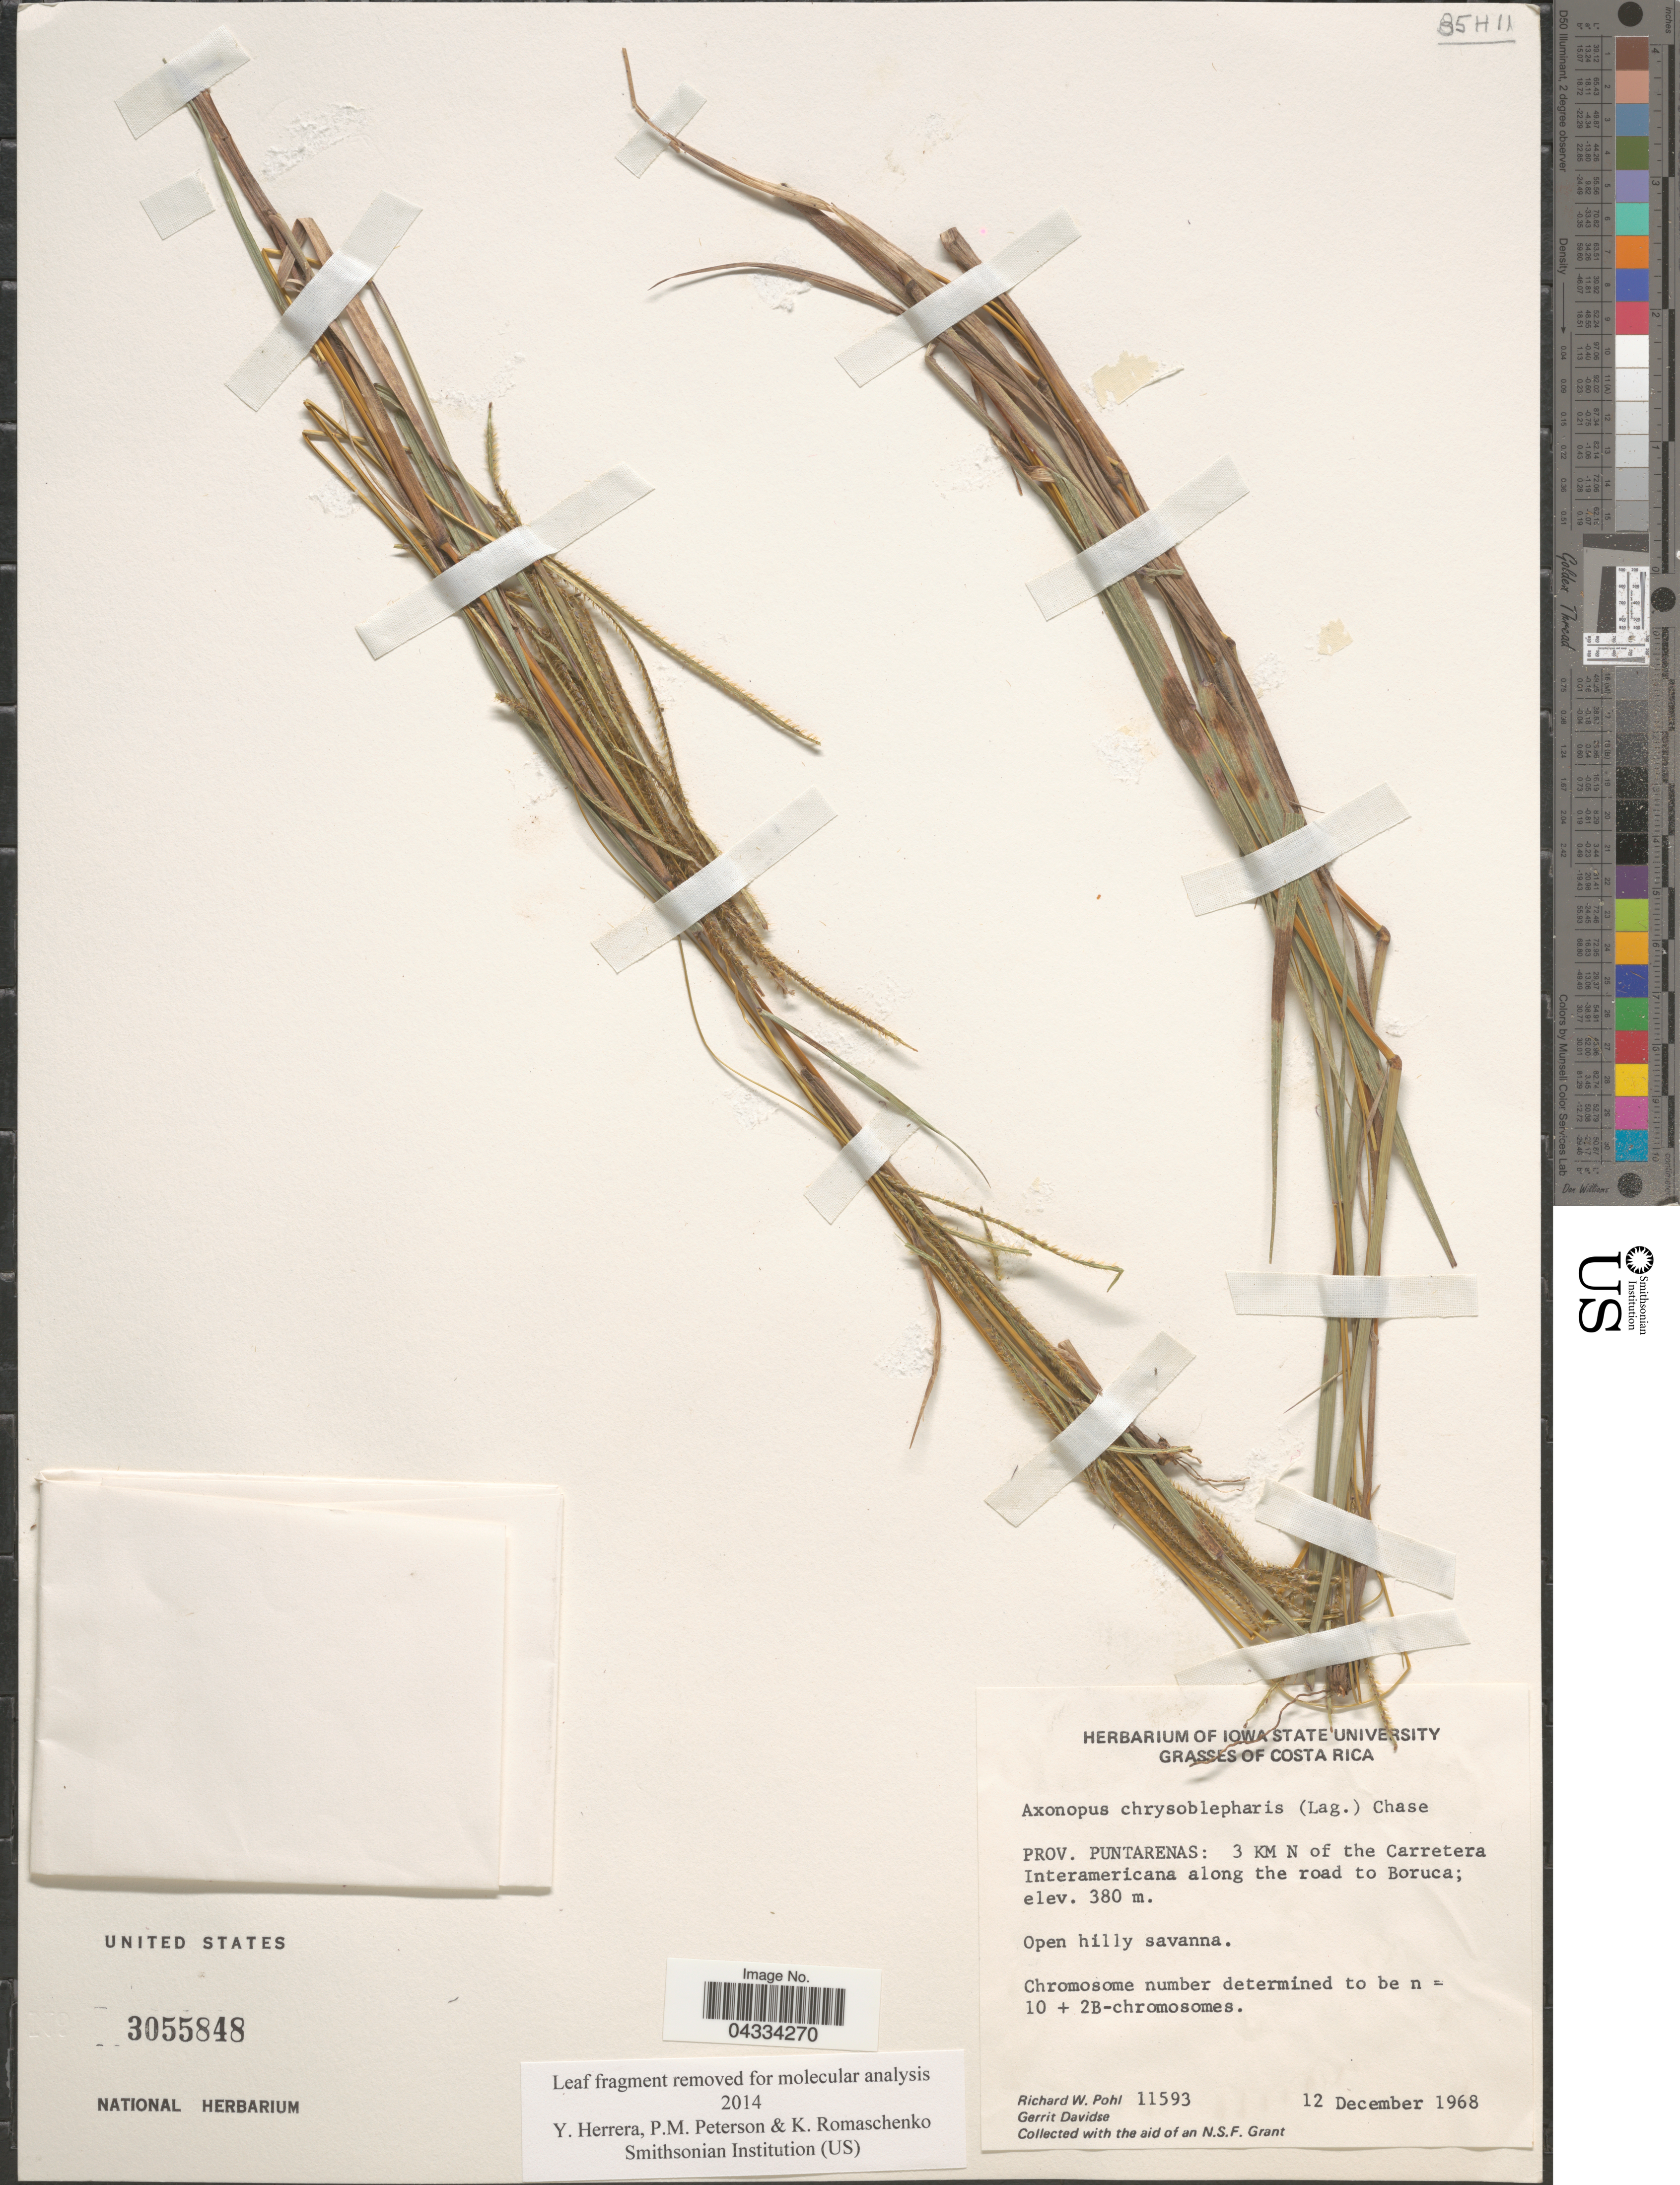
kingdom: Plantae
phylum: Tracheophyta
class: Liliopsida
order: Poales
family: Poaceae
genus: Axonopus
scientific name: Axonopus chrysoblepharis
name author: (Lag.) Chase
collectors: R. W. Pohl & G. Davidse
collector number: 11593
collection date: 1968-12-12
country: Costa Rica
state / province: Puntarenas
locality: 3 KM N of the Carretera Interamericana along the road to Boruca.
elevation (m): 380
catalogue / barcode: US 3055848